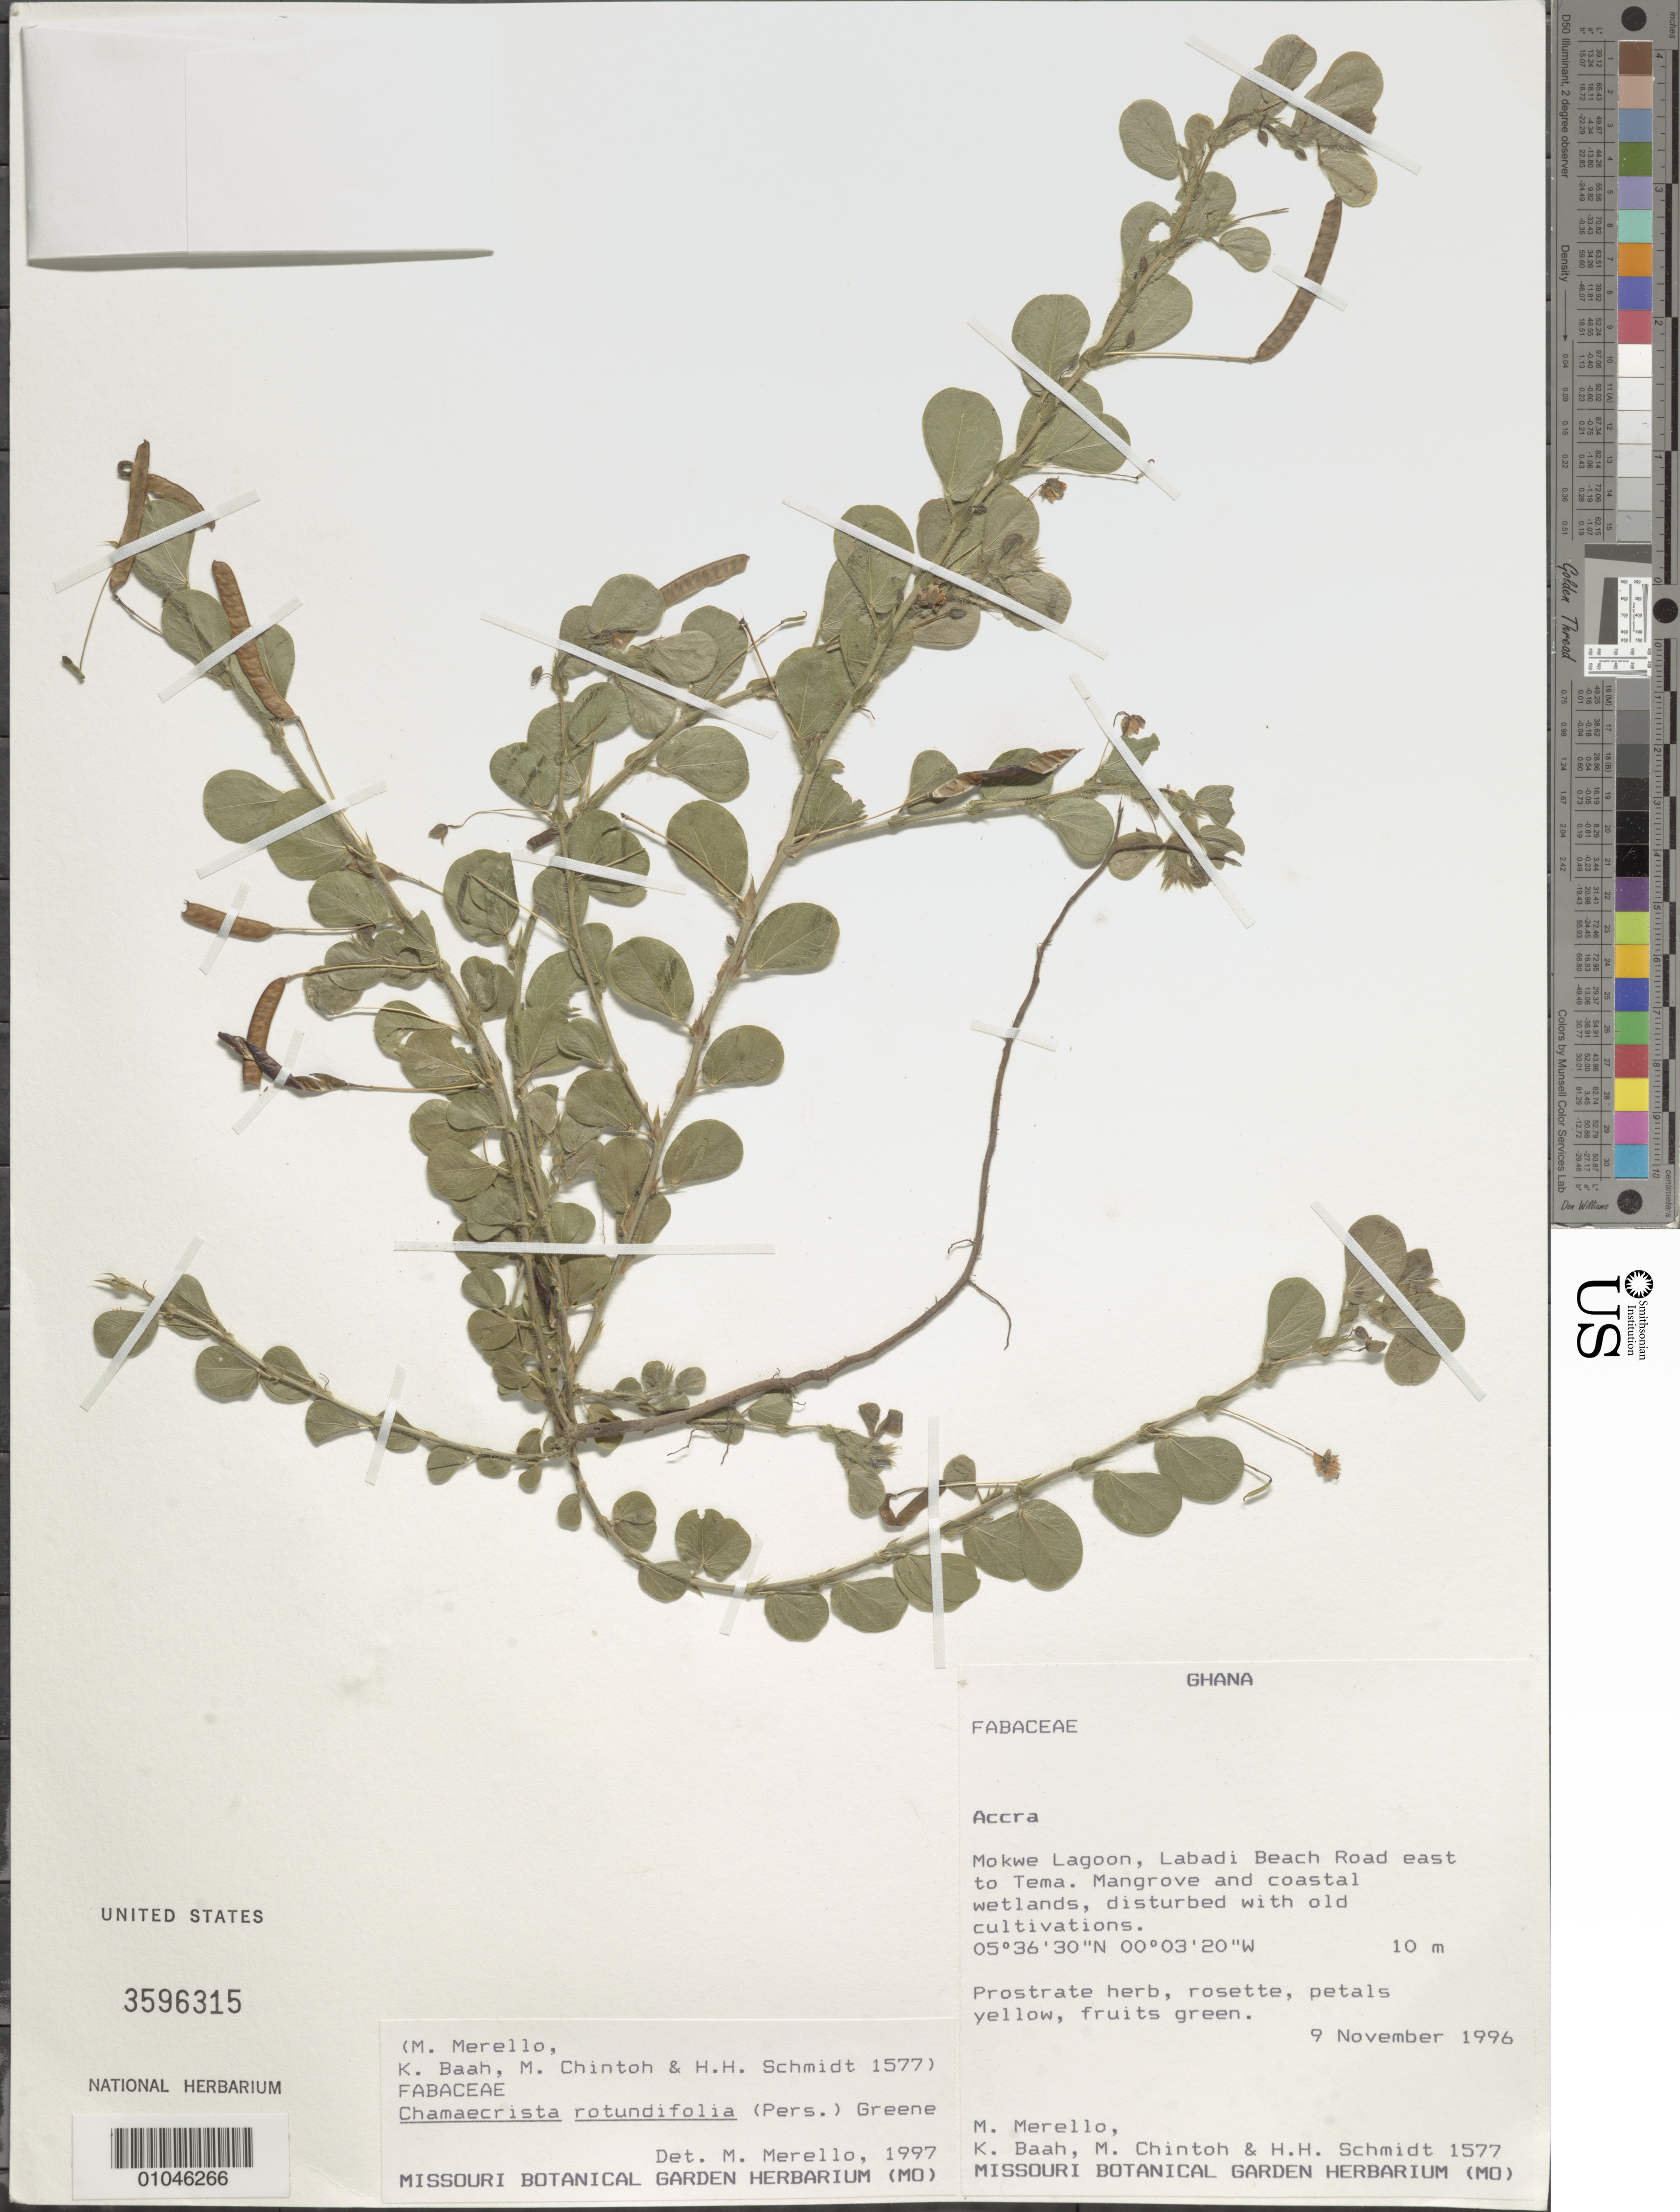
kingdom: Plantae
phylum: Tracheophyta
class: Magnoliopsida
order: Fabales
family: Fabaceae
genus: Chamaecrista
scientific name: Chamaecrista rotundifolia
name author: (Pers.) Greene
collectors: M. Merello, K. Baah, M. Chintoh & H. H. Schmidt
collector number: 1577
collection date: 1996-11-09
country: Ghana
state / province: Greater Accra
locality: Mokwe, Lagoon, Labadi Beach Road east to Tema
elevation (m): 10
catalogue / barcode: US 3596315